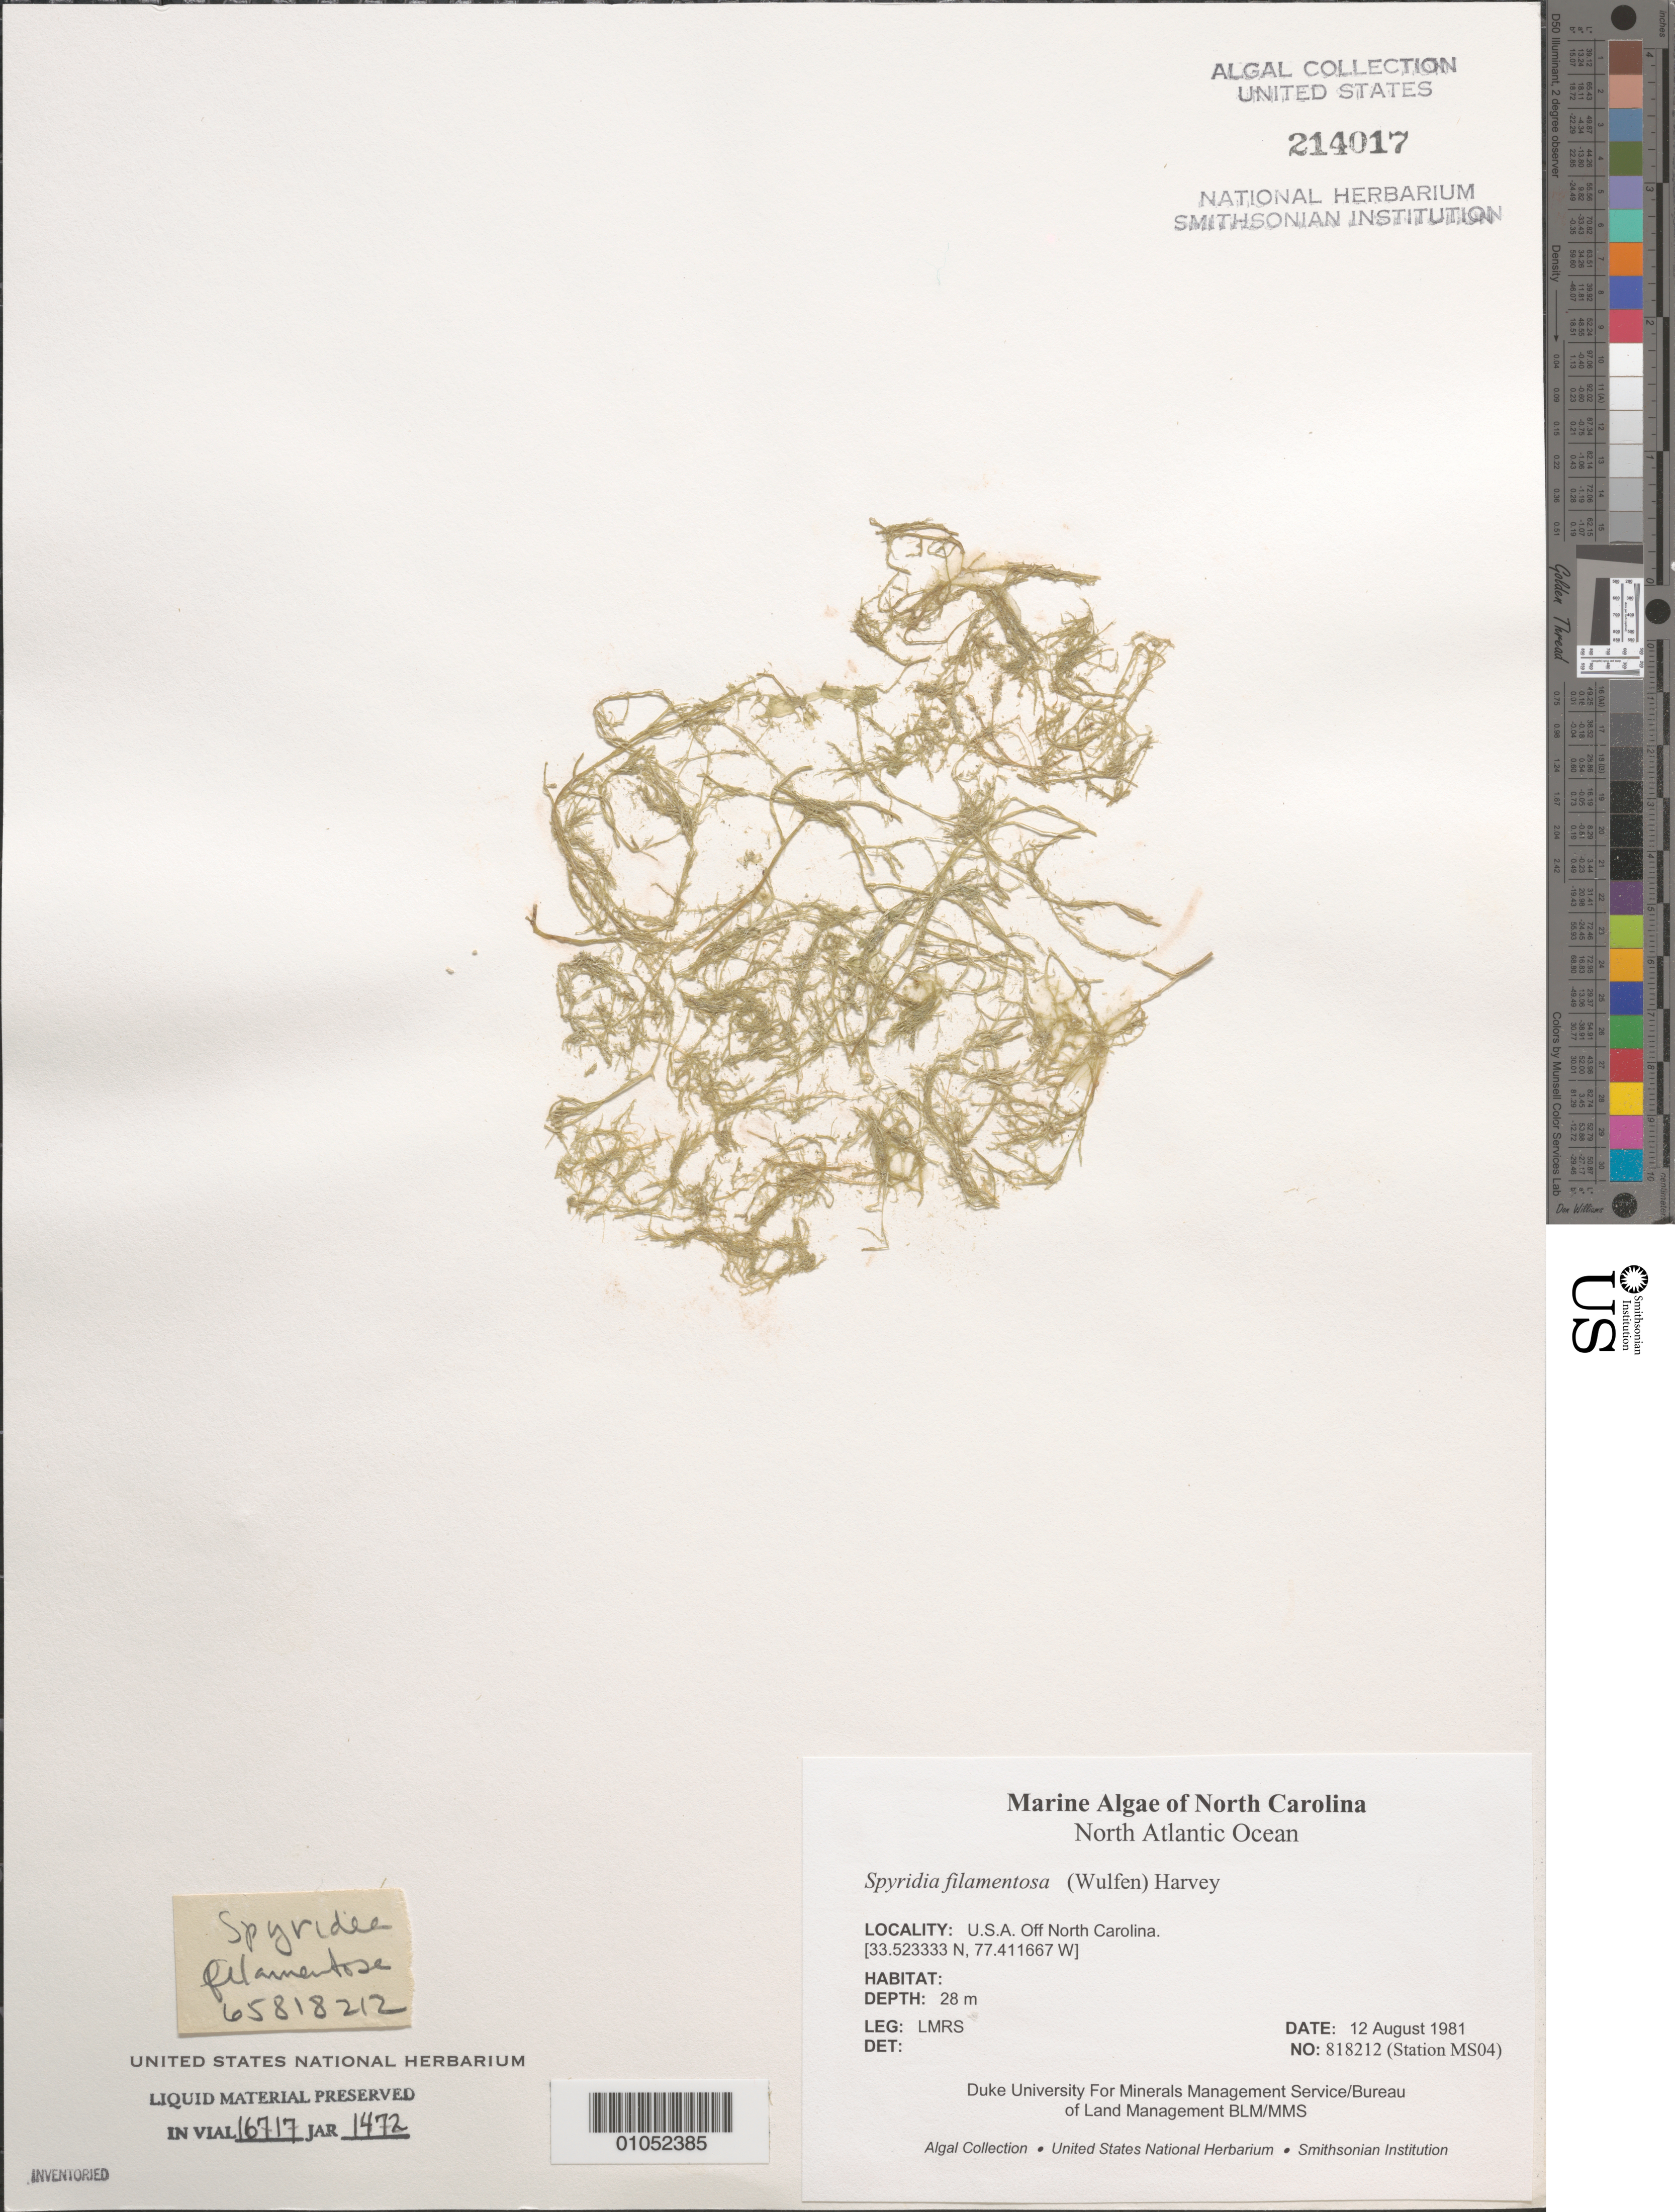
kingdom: Plantae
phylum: Rhodophyta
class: Florideophyceae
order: Ceramiales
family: Spyridiaceae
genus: Spyridia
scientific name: Spyridia filamentosa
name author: (Wulfen) Harv.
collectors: LMRS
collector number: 818212 (Station MS04)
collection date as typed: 12 Aug 1981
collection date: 1981-08-12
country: United States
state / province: North Carolina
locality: North Atlantic Ocean off North Carolina coast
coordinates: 33.523333 N; 33.523333 N, 77.411667 W; 77.4116667 W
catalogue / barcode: US 214017